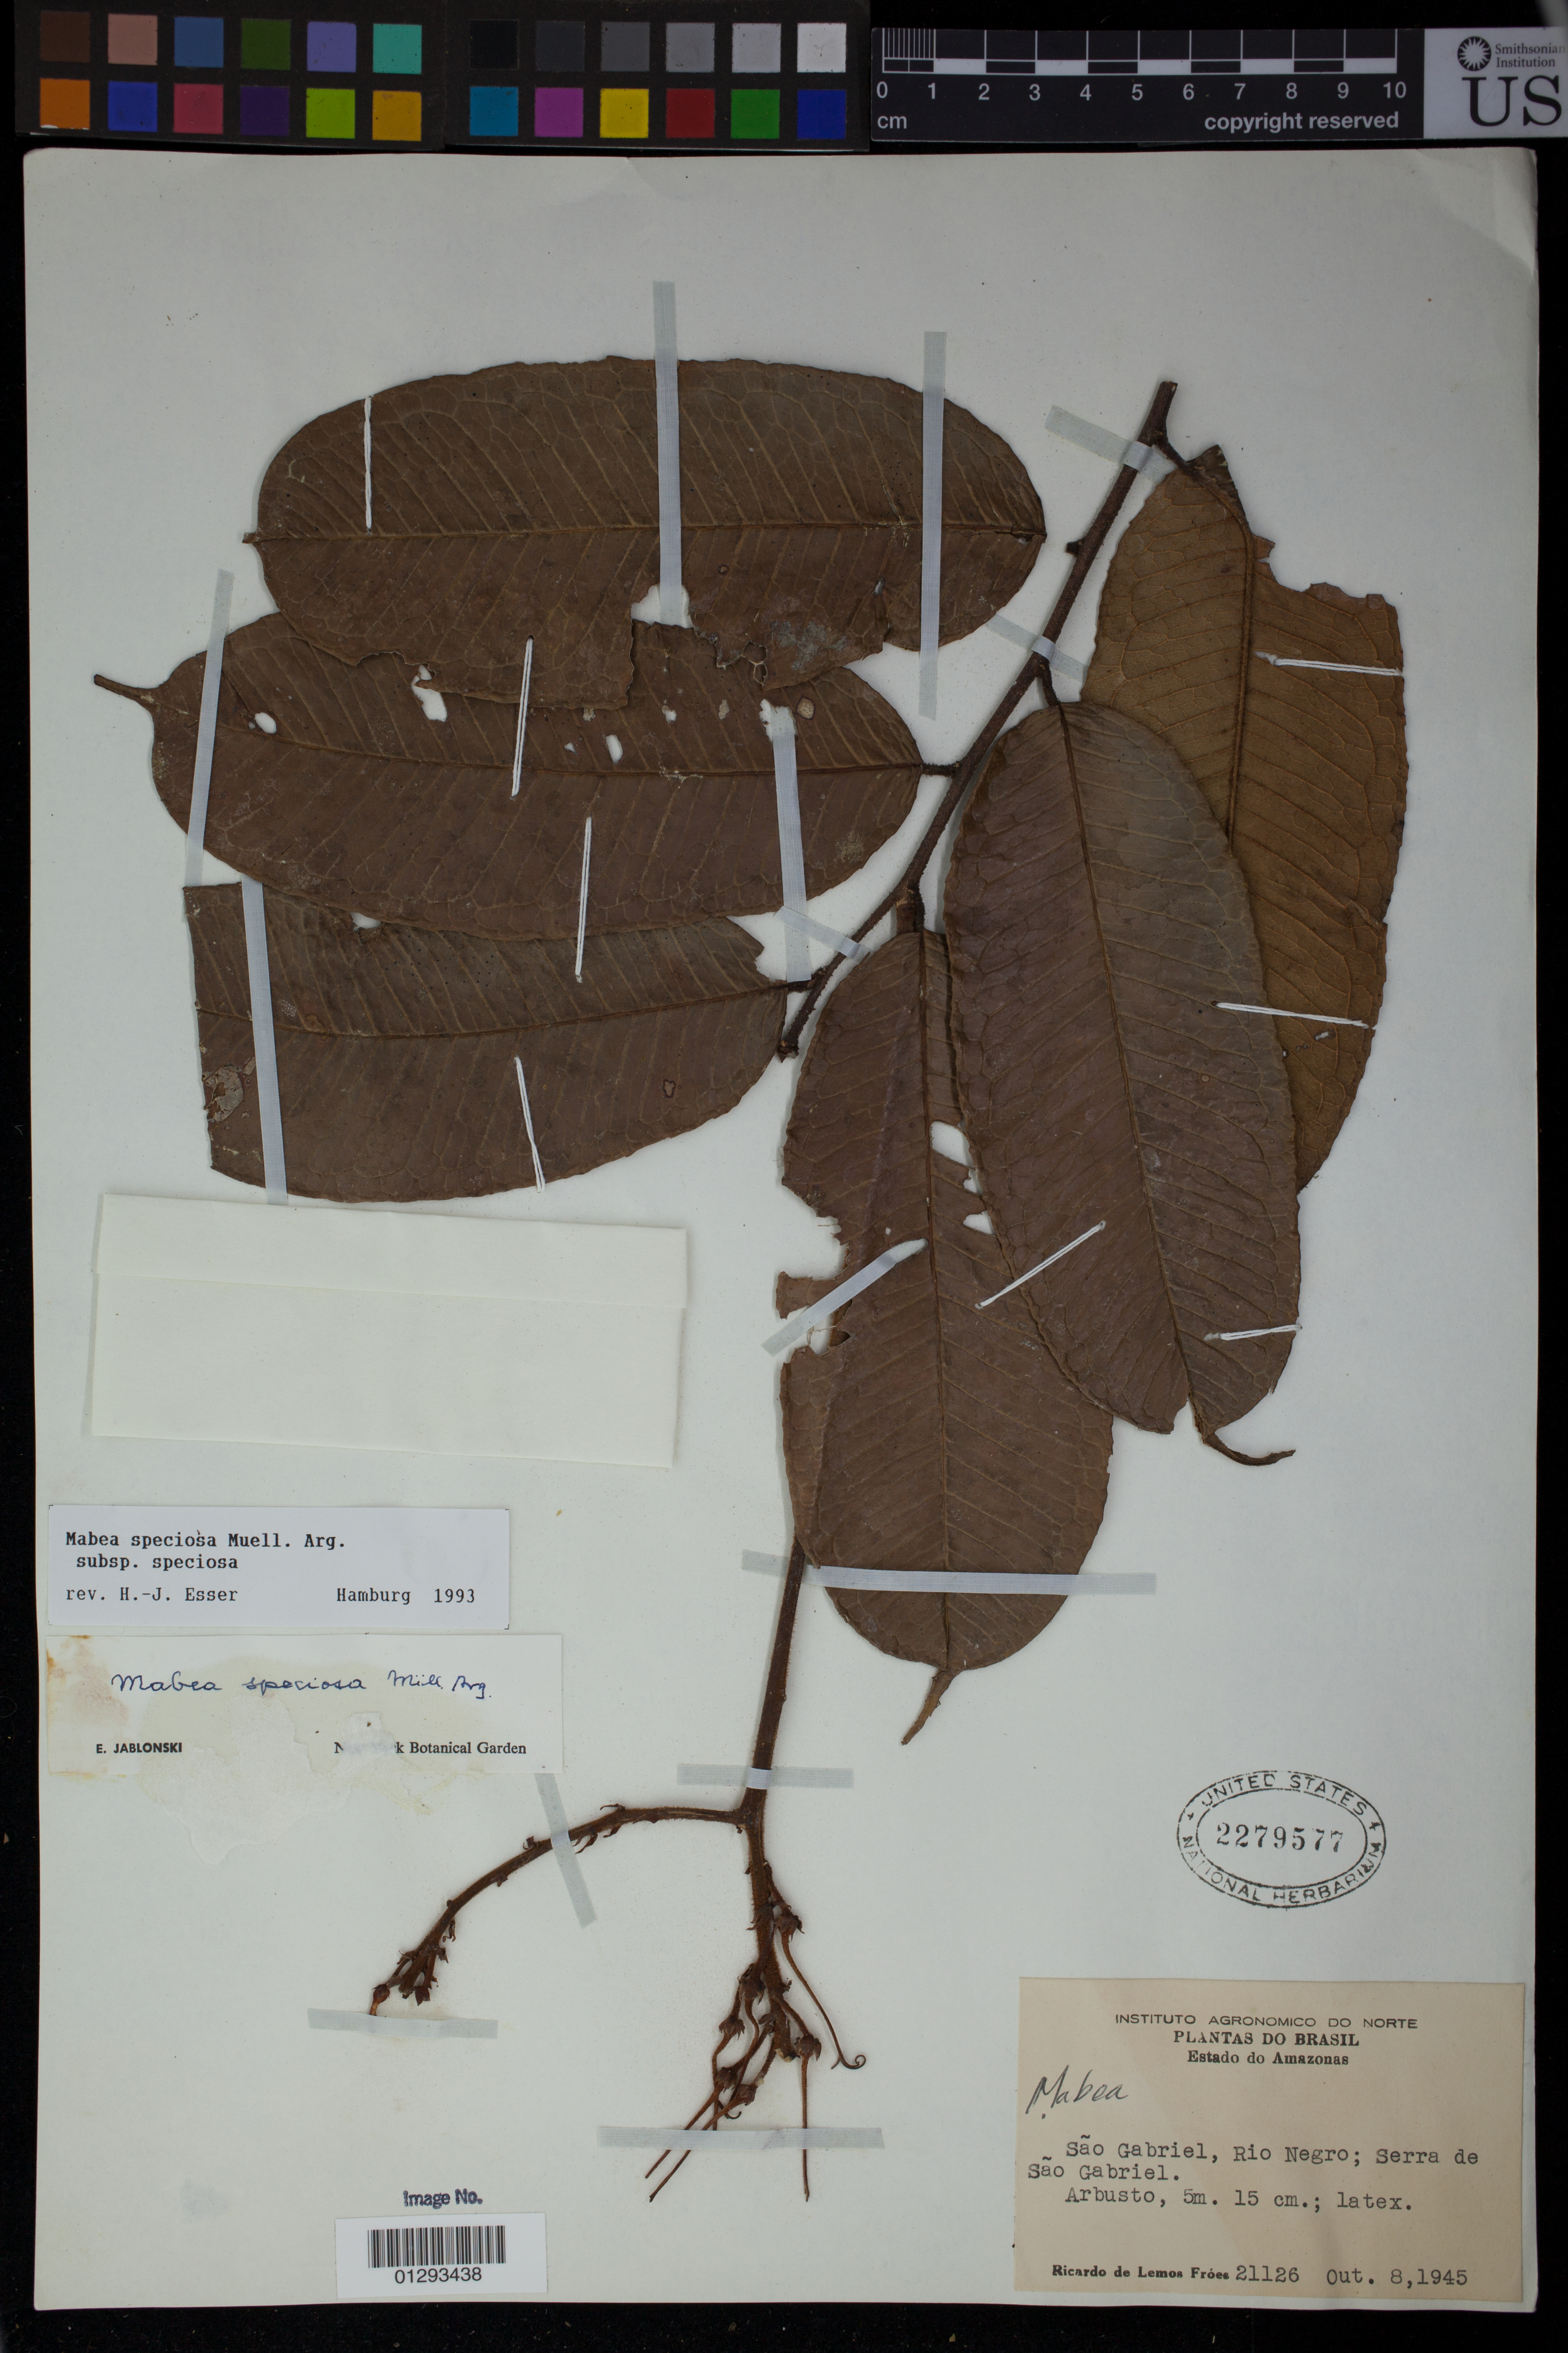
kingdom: Plantae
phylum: Tracheophyta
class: Magnoliopsida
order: Malpighiales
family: Euphorbiaceae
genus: Mabea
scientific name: Mabea speciosa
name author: Müll. Arg.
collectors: R. L. Fróes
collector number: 21126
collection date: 1945-10-08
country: Brazil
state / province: Amazonas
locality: Sao Gabriel, Rio Negro; Serra de Sao Gabriel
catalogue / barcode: US 2279577